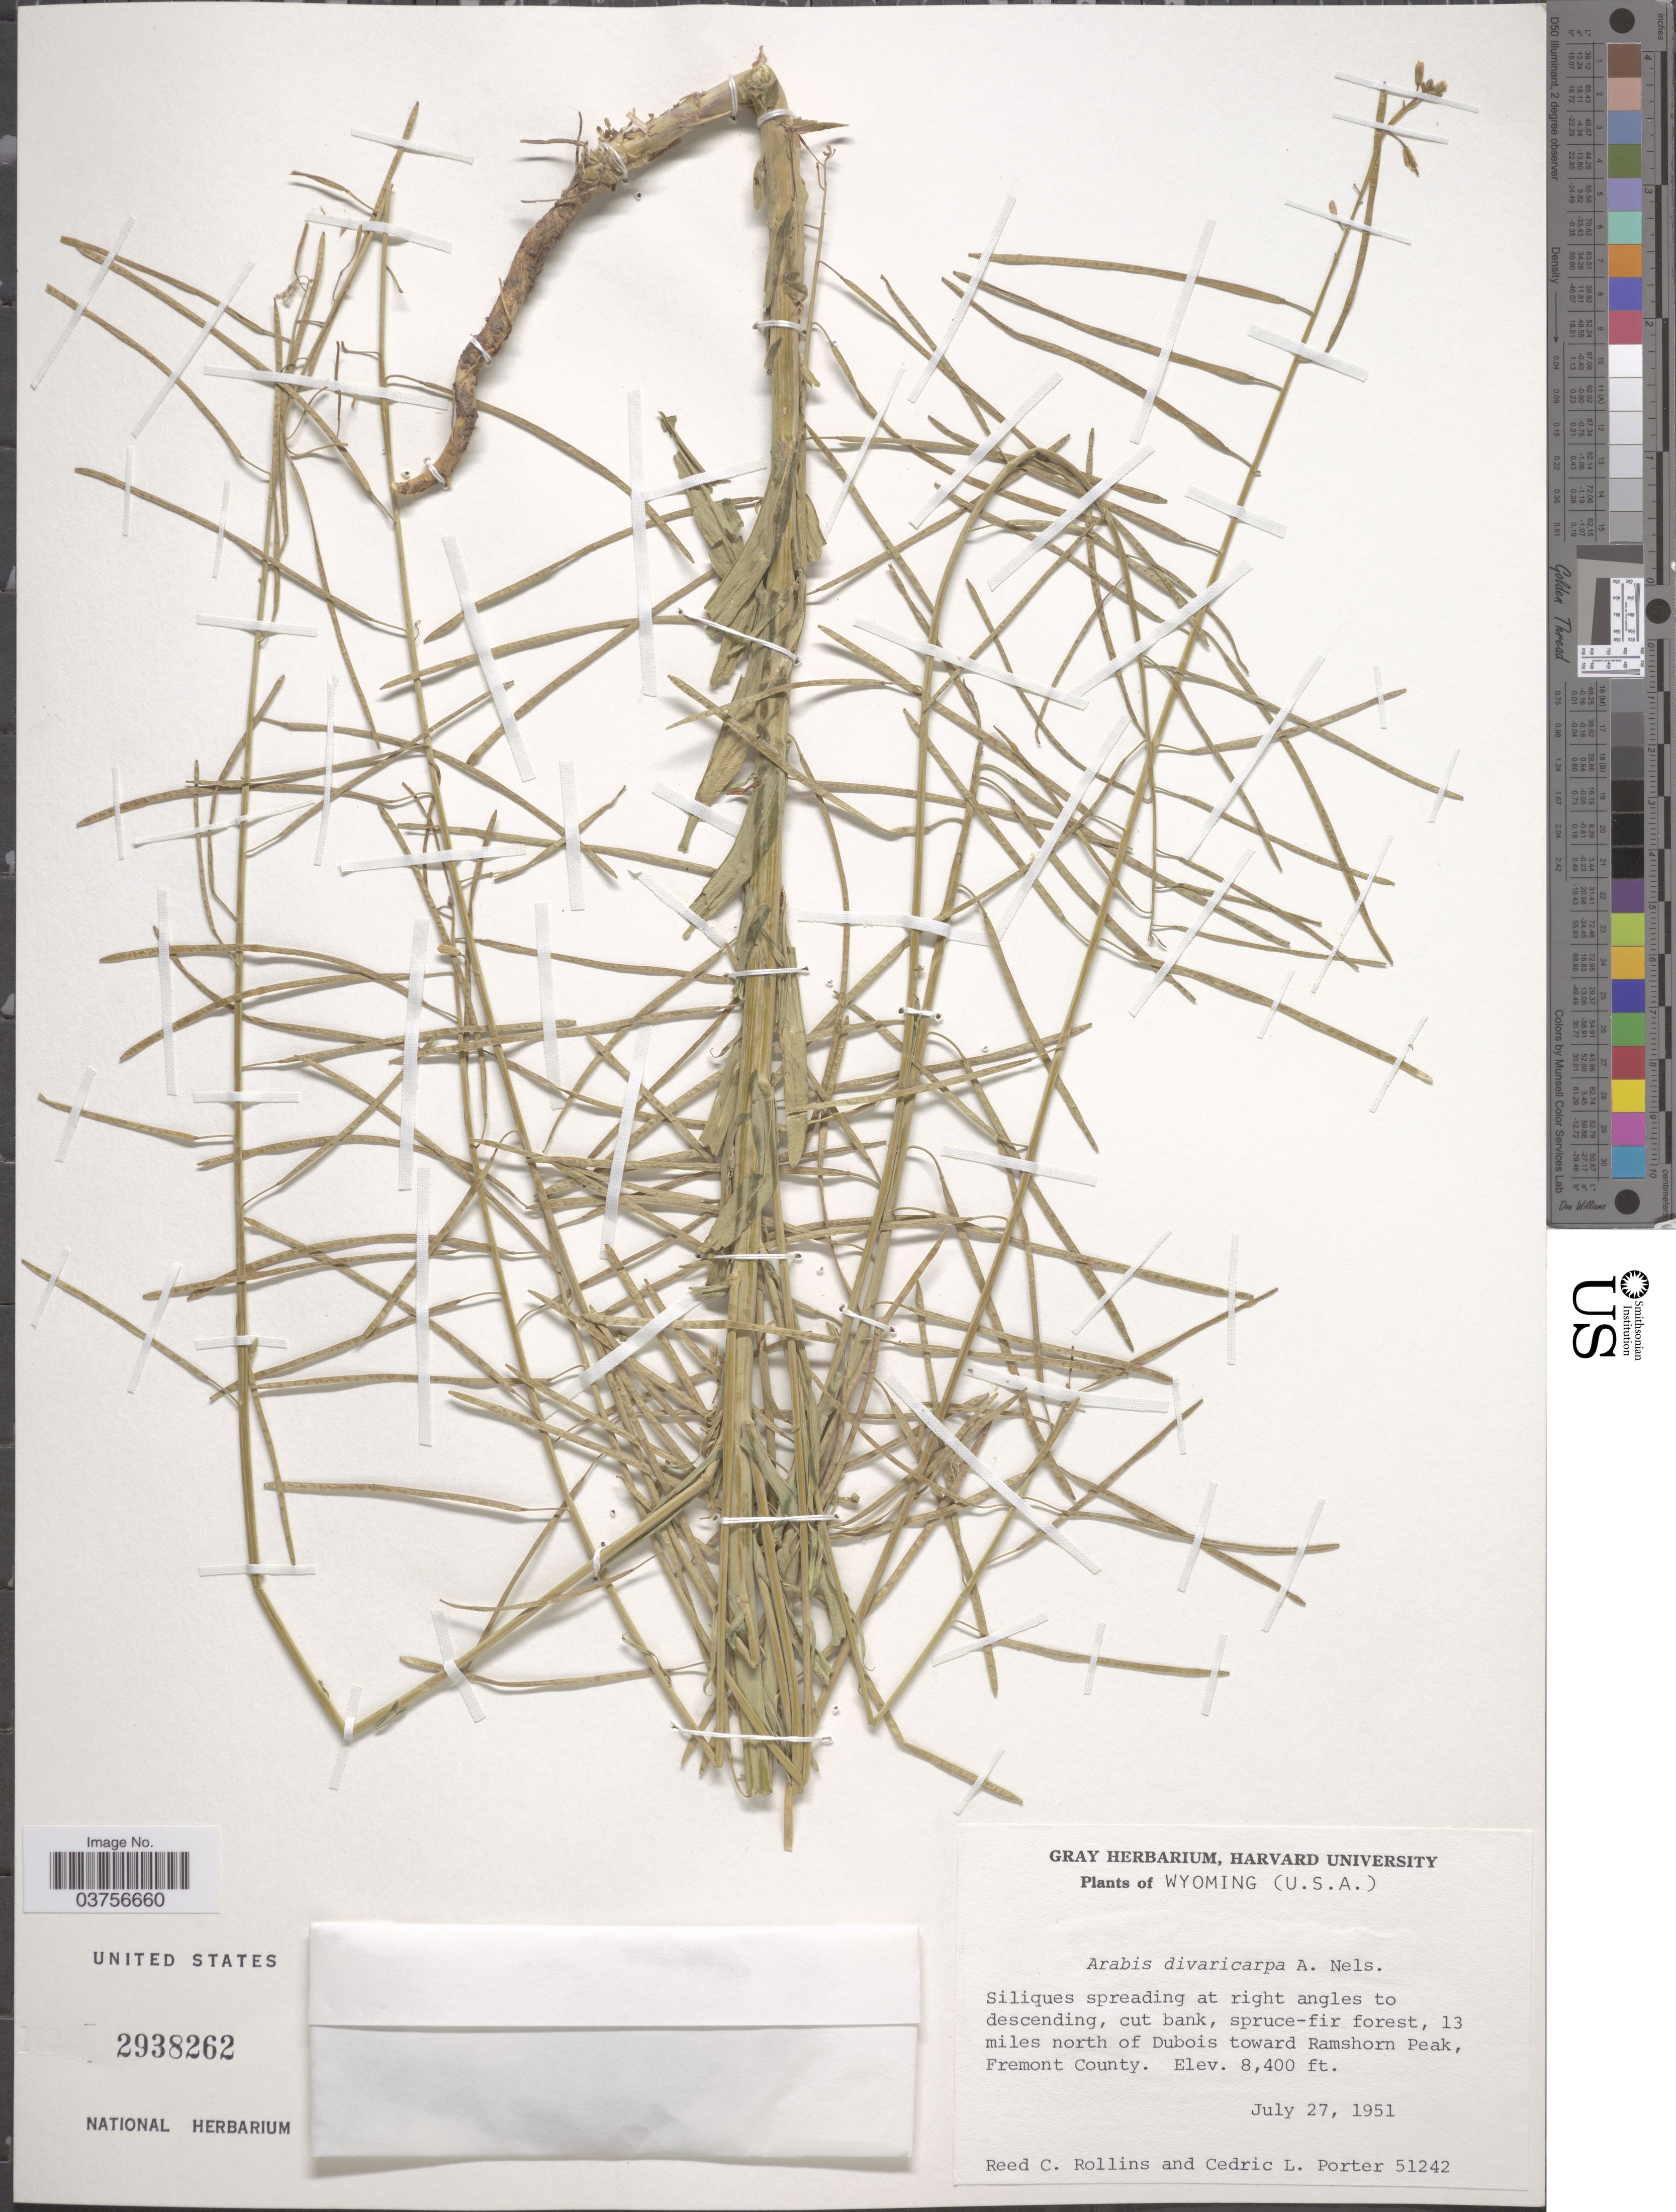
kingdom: Plantae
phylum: Tracheophyta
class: Magnoliopsida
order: Brassicales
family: Brassicaceae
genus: Arabis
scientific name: Arabis divaricarpa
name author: A. Nelson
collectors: R. C. Rollins & C. L. Porter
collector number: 51242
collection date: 1951-07-27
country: United States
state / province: Wyoming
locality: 13 miles north of Dubois toward Ramshorn Peak, Fremont County.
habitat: spruce-fir forest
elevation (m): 2560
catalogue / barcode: US 2938262